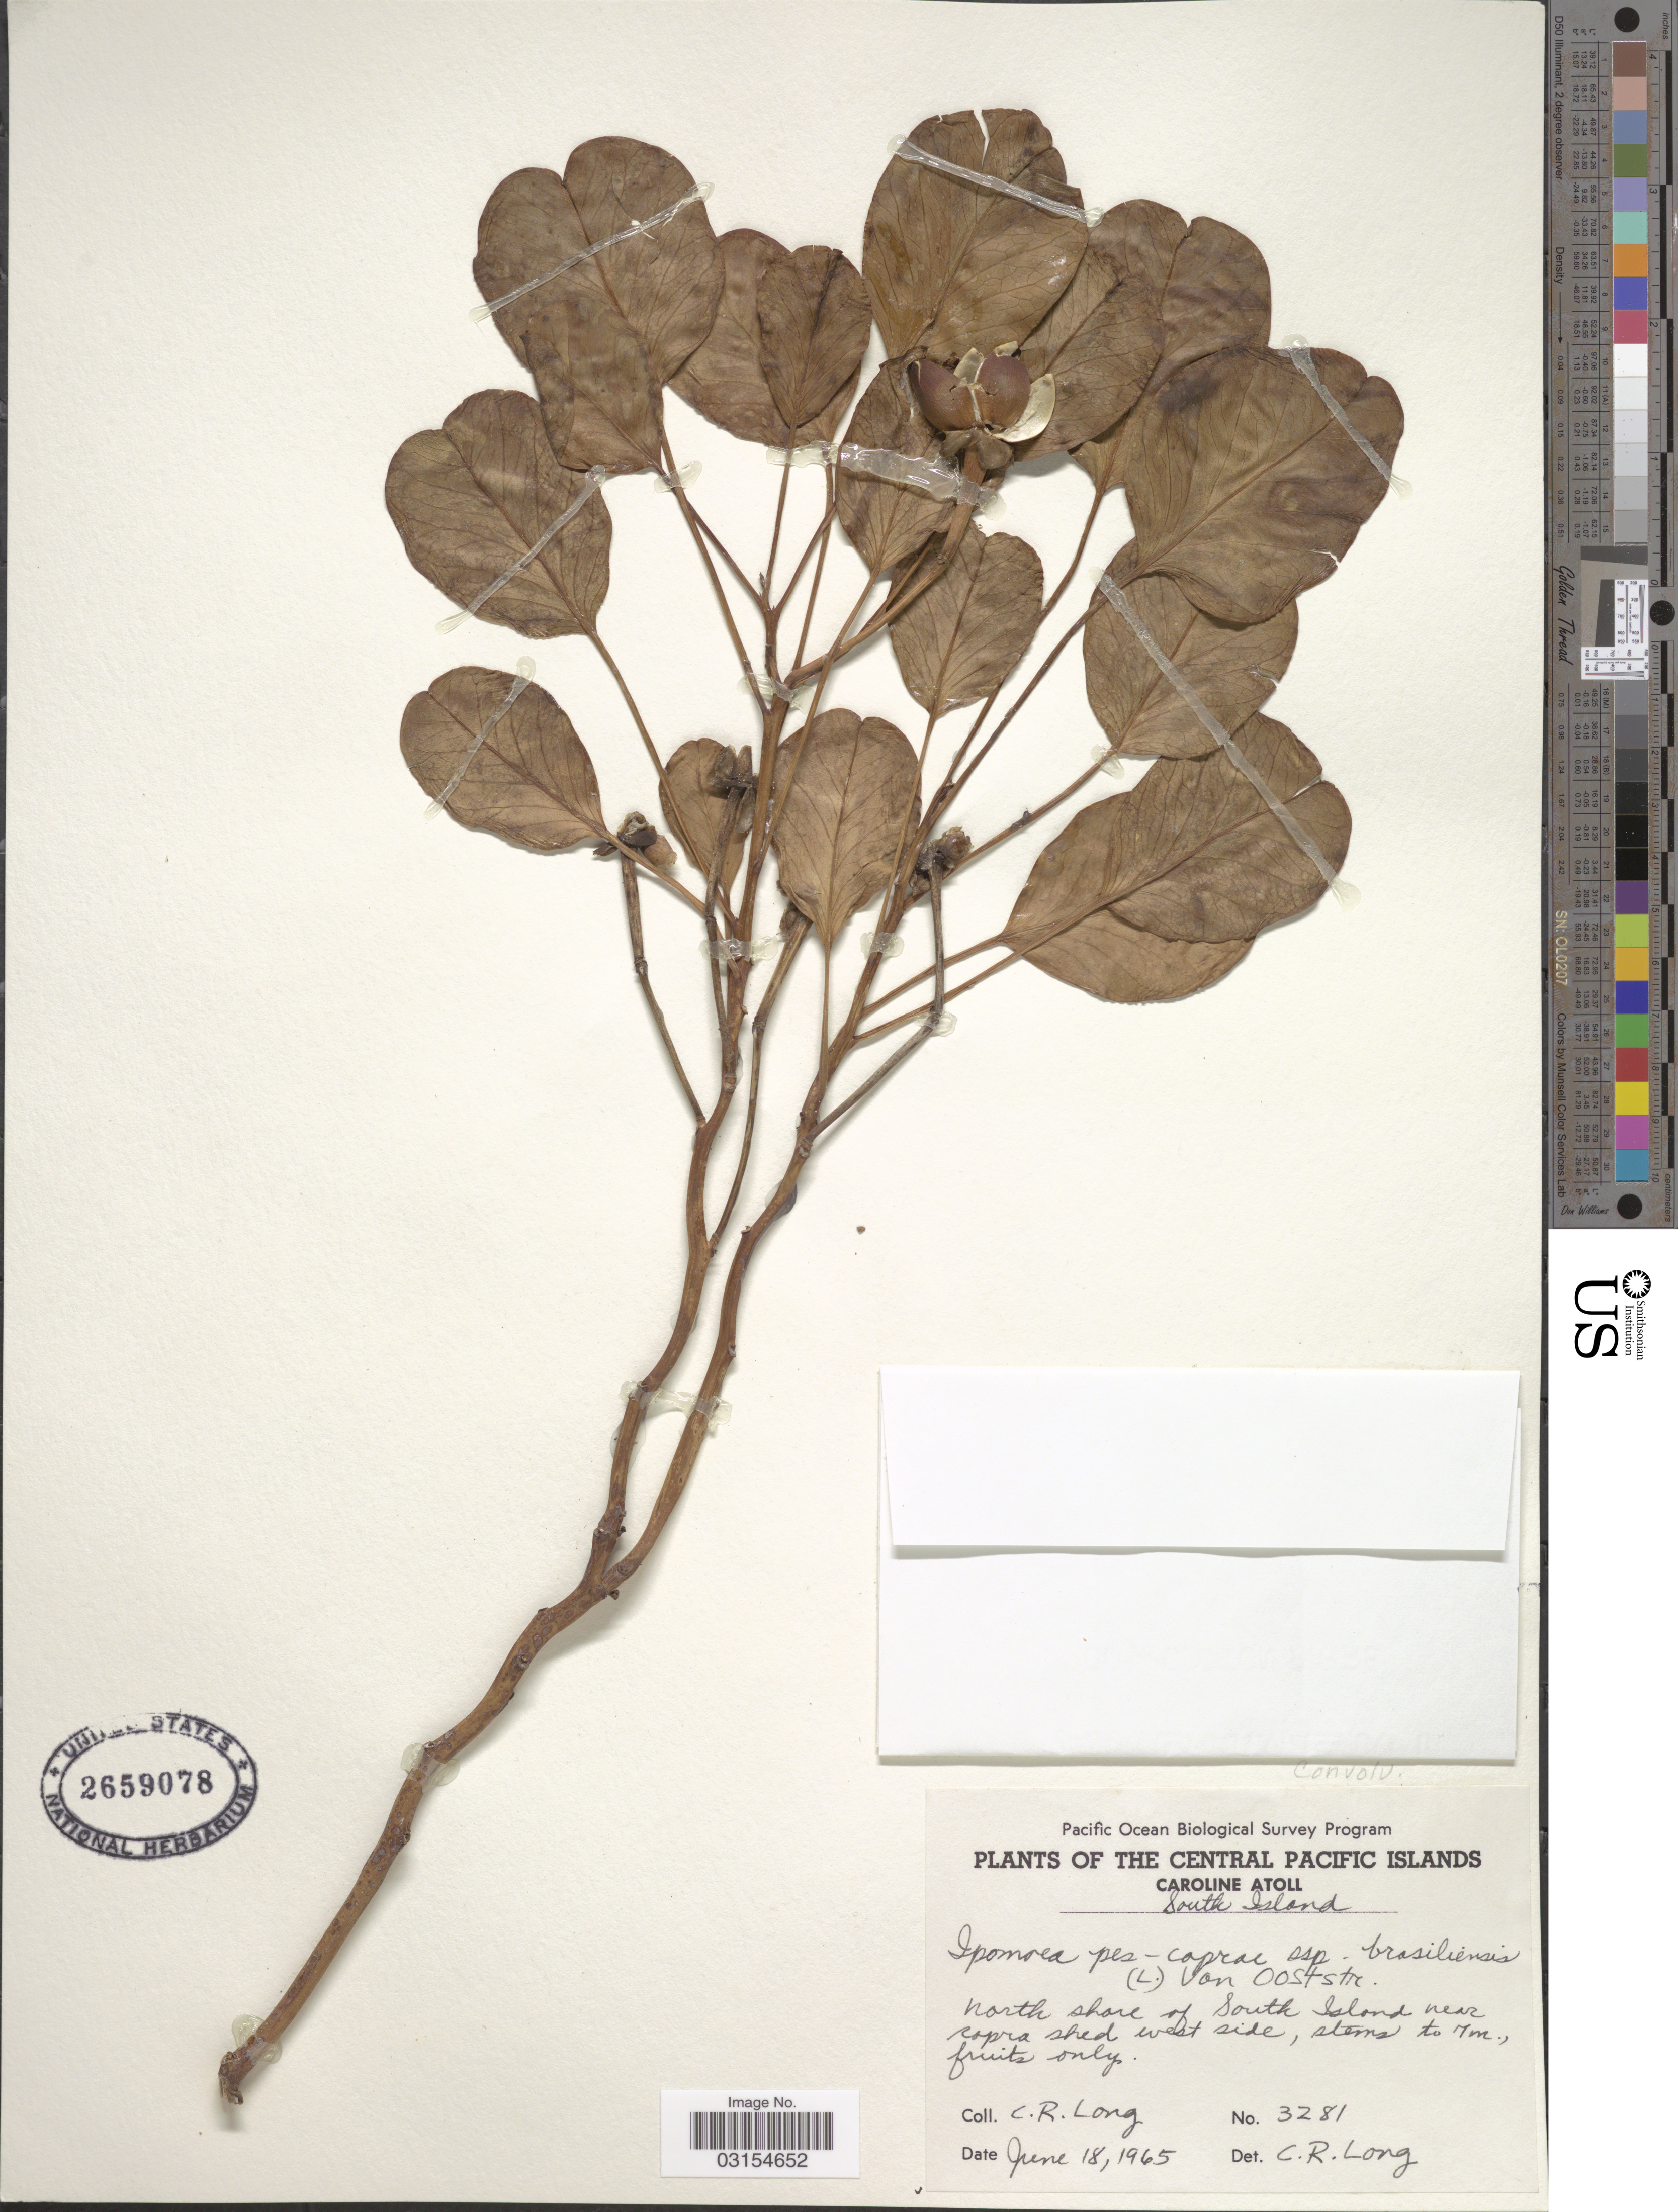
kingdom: Plantae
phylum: Tracheophyta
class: Magnoliopsida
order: Solanales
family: Convolvulaceae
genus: Ipomoea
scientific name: Ipomoea pes-caprae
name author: (L.) R. Br.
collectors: C. R. Long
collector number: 3281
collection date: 1965-06-18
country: Kiribati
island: Caroline Atoll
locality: The Central Pacific Islands, Caroline Atoll, South Island, north shore of South Island near copra shed west side.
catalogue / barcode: US 2659078